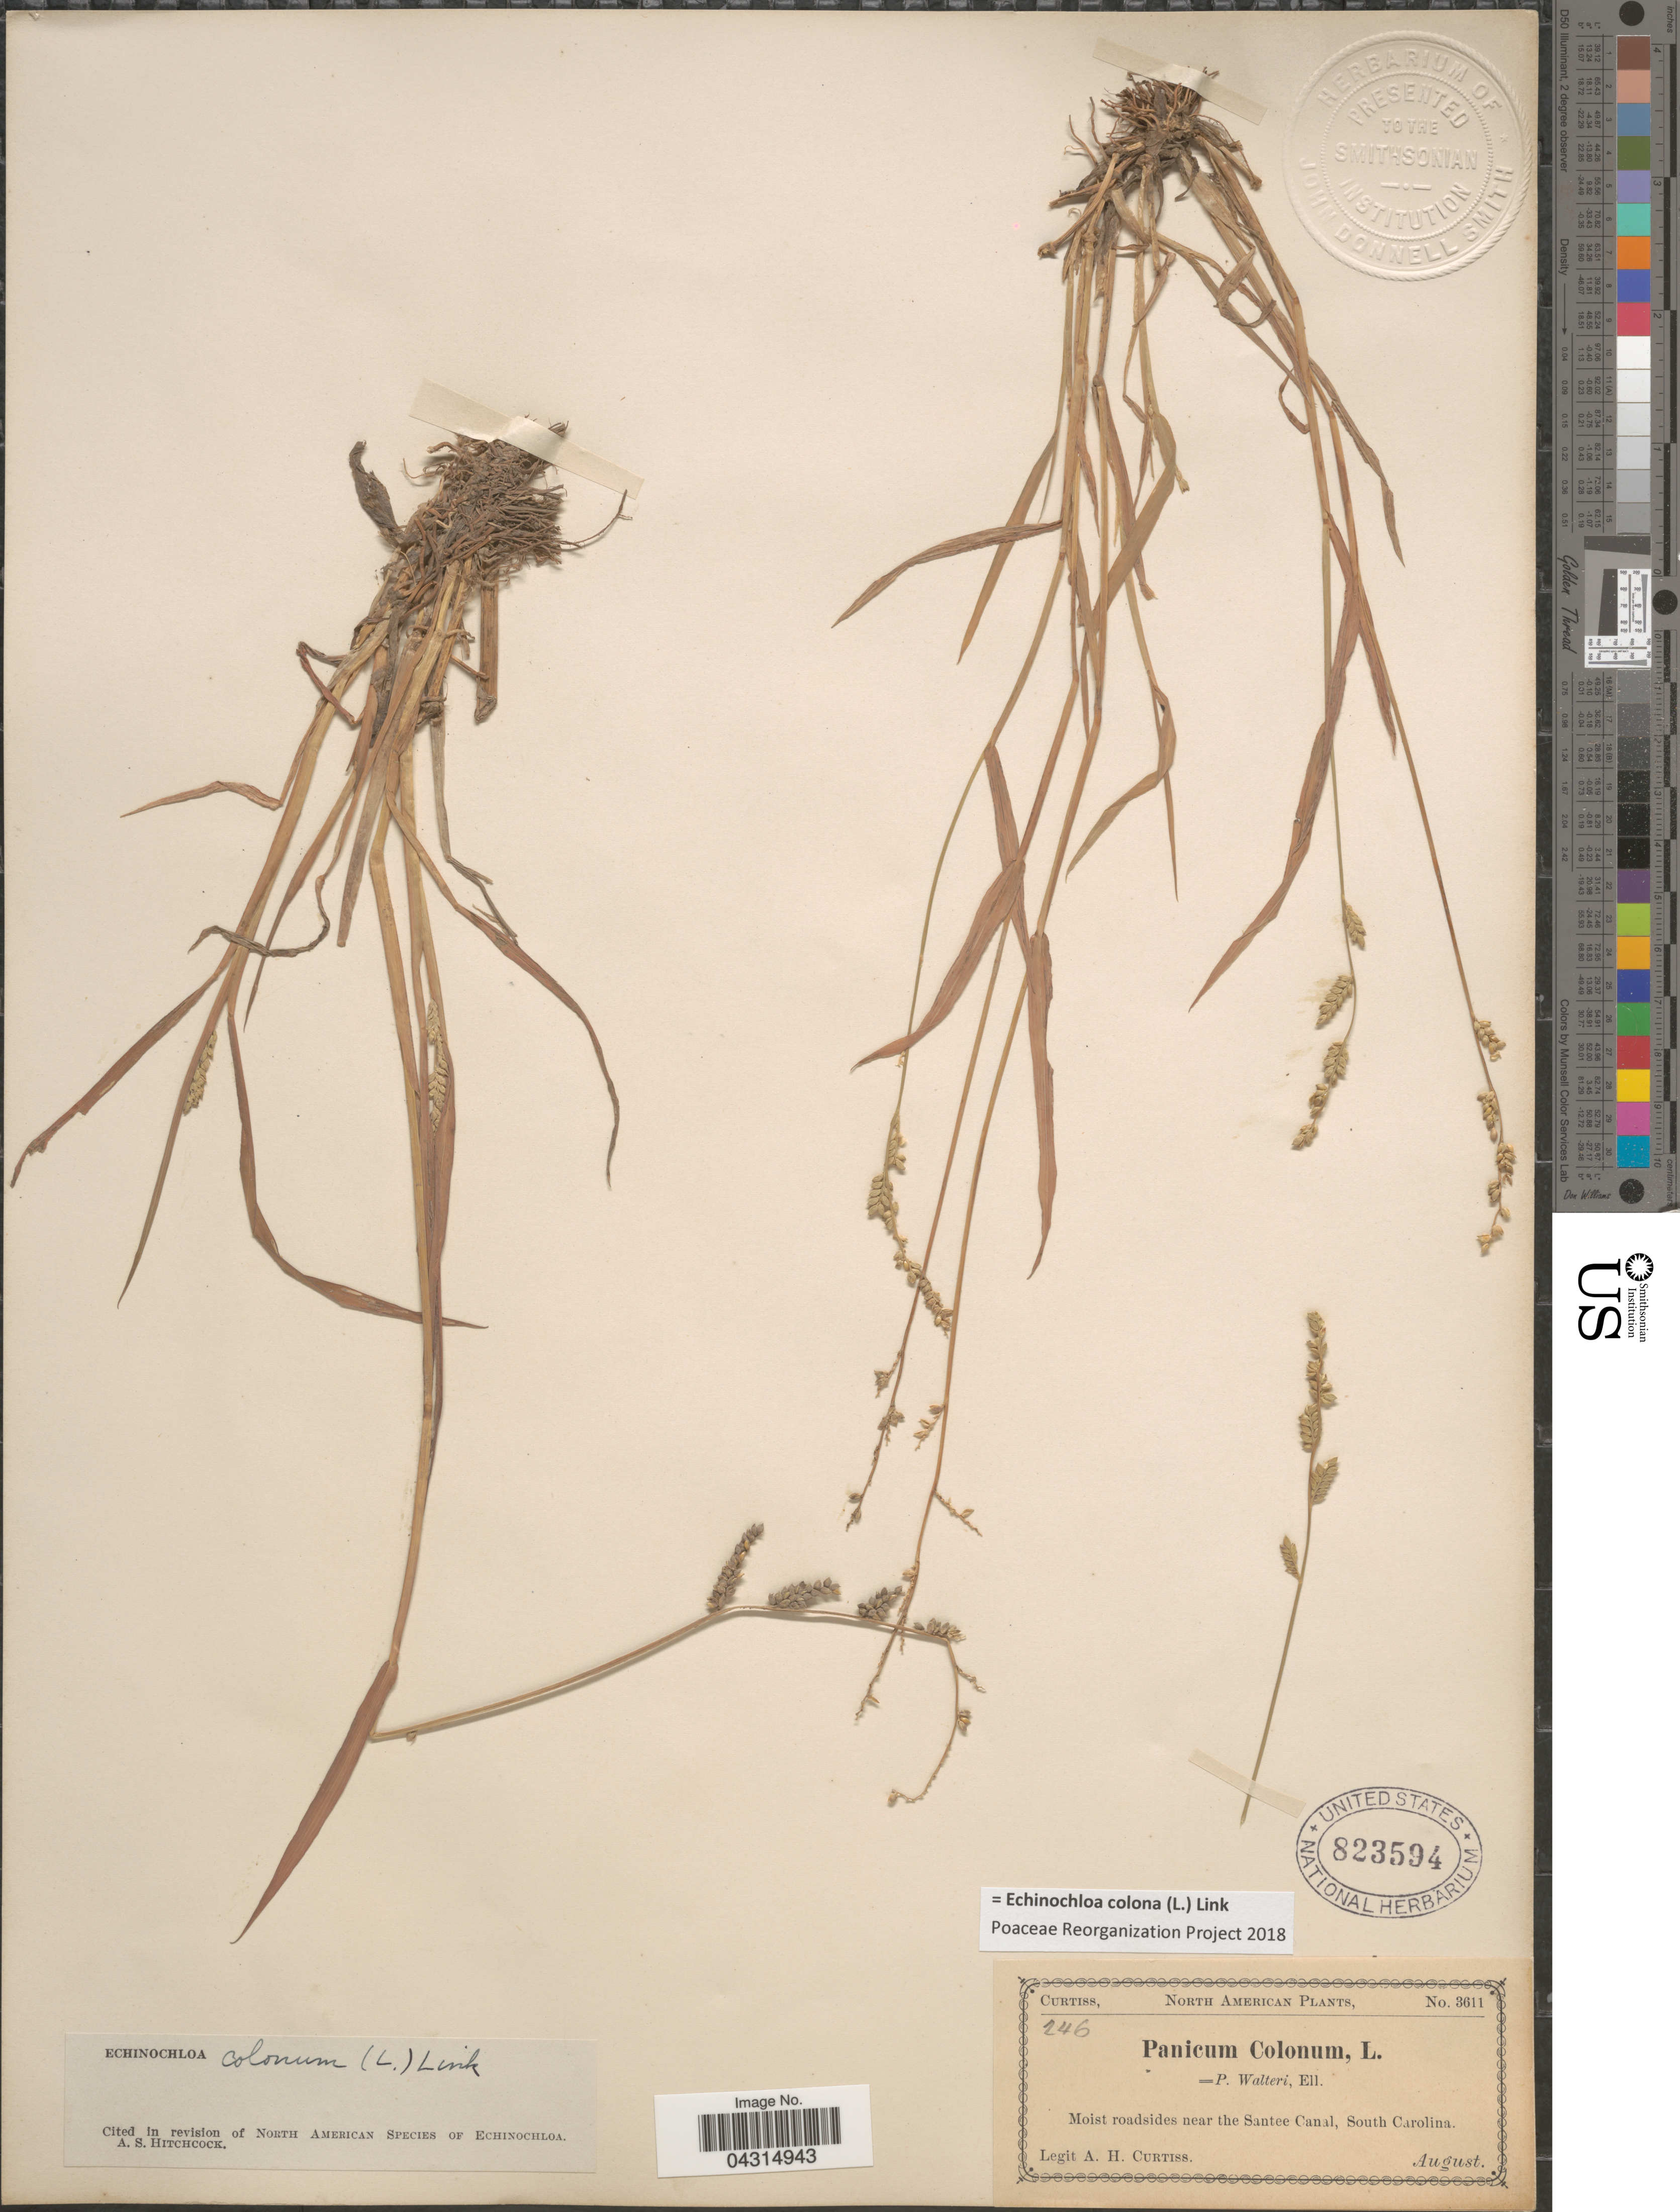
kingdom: Plantae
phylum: Tracheophyta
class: Liliopsida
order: Poales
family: Poaceae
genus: Echinochloa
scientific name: Echinochloa colona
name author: (L.) Link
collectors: A. H. Curtiss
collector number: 3611/246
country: United States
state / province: South Carolina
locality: Moist roadsides near the Santee Canal.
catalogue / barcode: US 823594